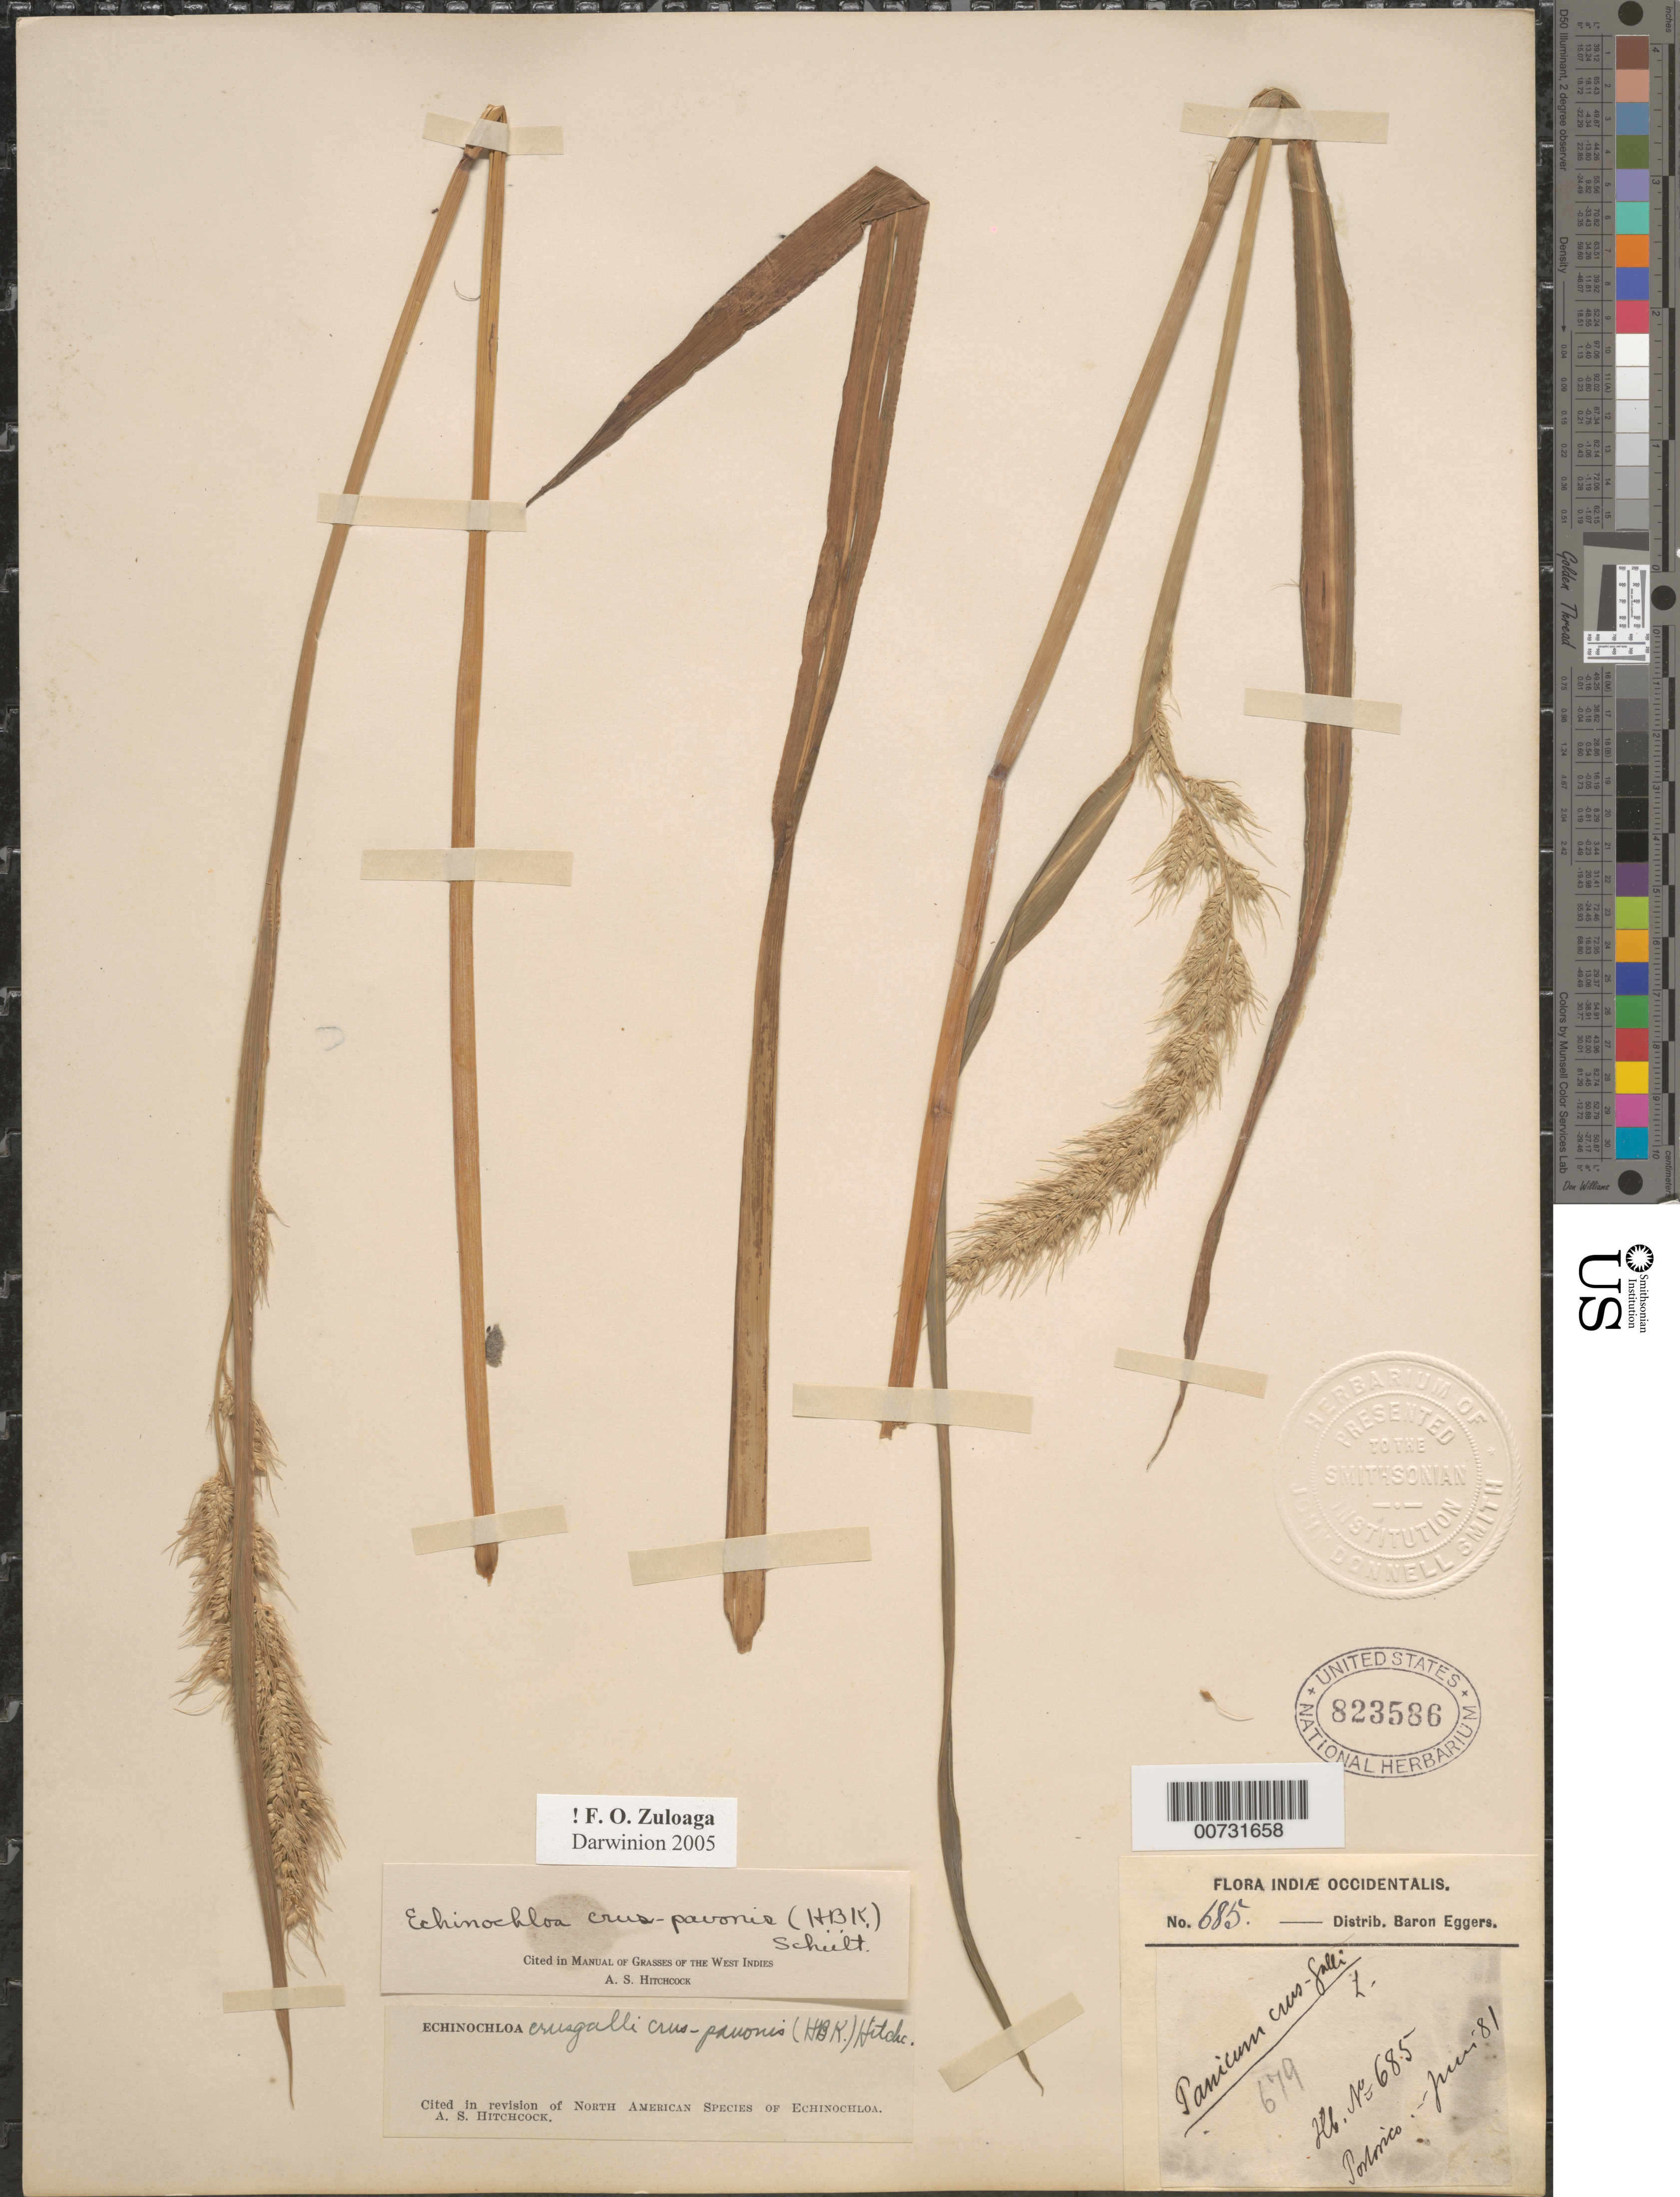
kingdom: Plantae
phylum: Tracheophyta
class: Liliopsida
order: Poales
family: Poaceae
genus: Echinochloa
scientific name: Echinochloa crus-pavonis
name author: (Kunth) Schult.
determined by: Hitchcock, Albert S.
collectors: H. F. A. von Eggers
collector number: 685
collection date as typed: Jun 1881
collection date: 1881-06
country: Puerto Rico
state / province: Humacao (?)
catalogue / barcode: US 823586